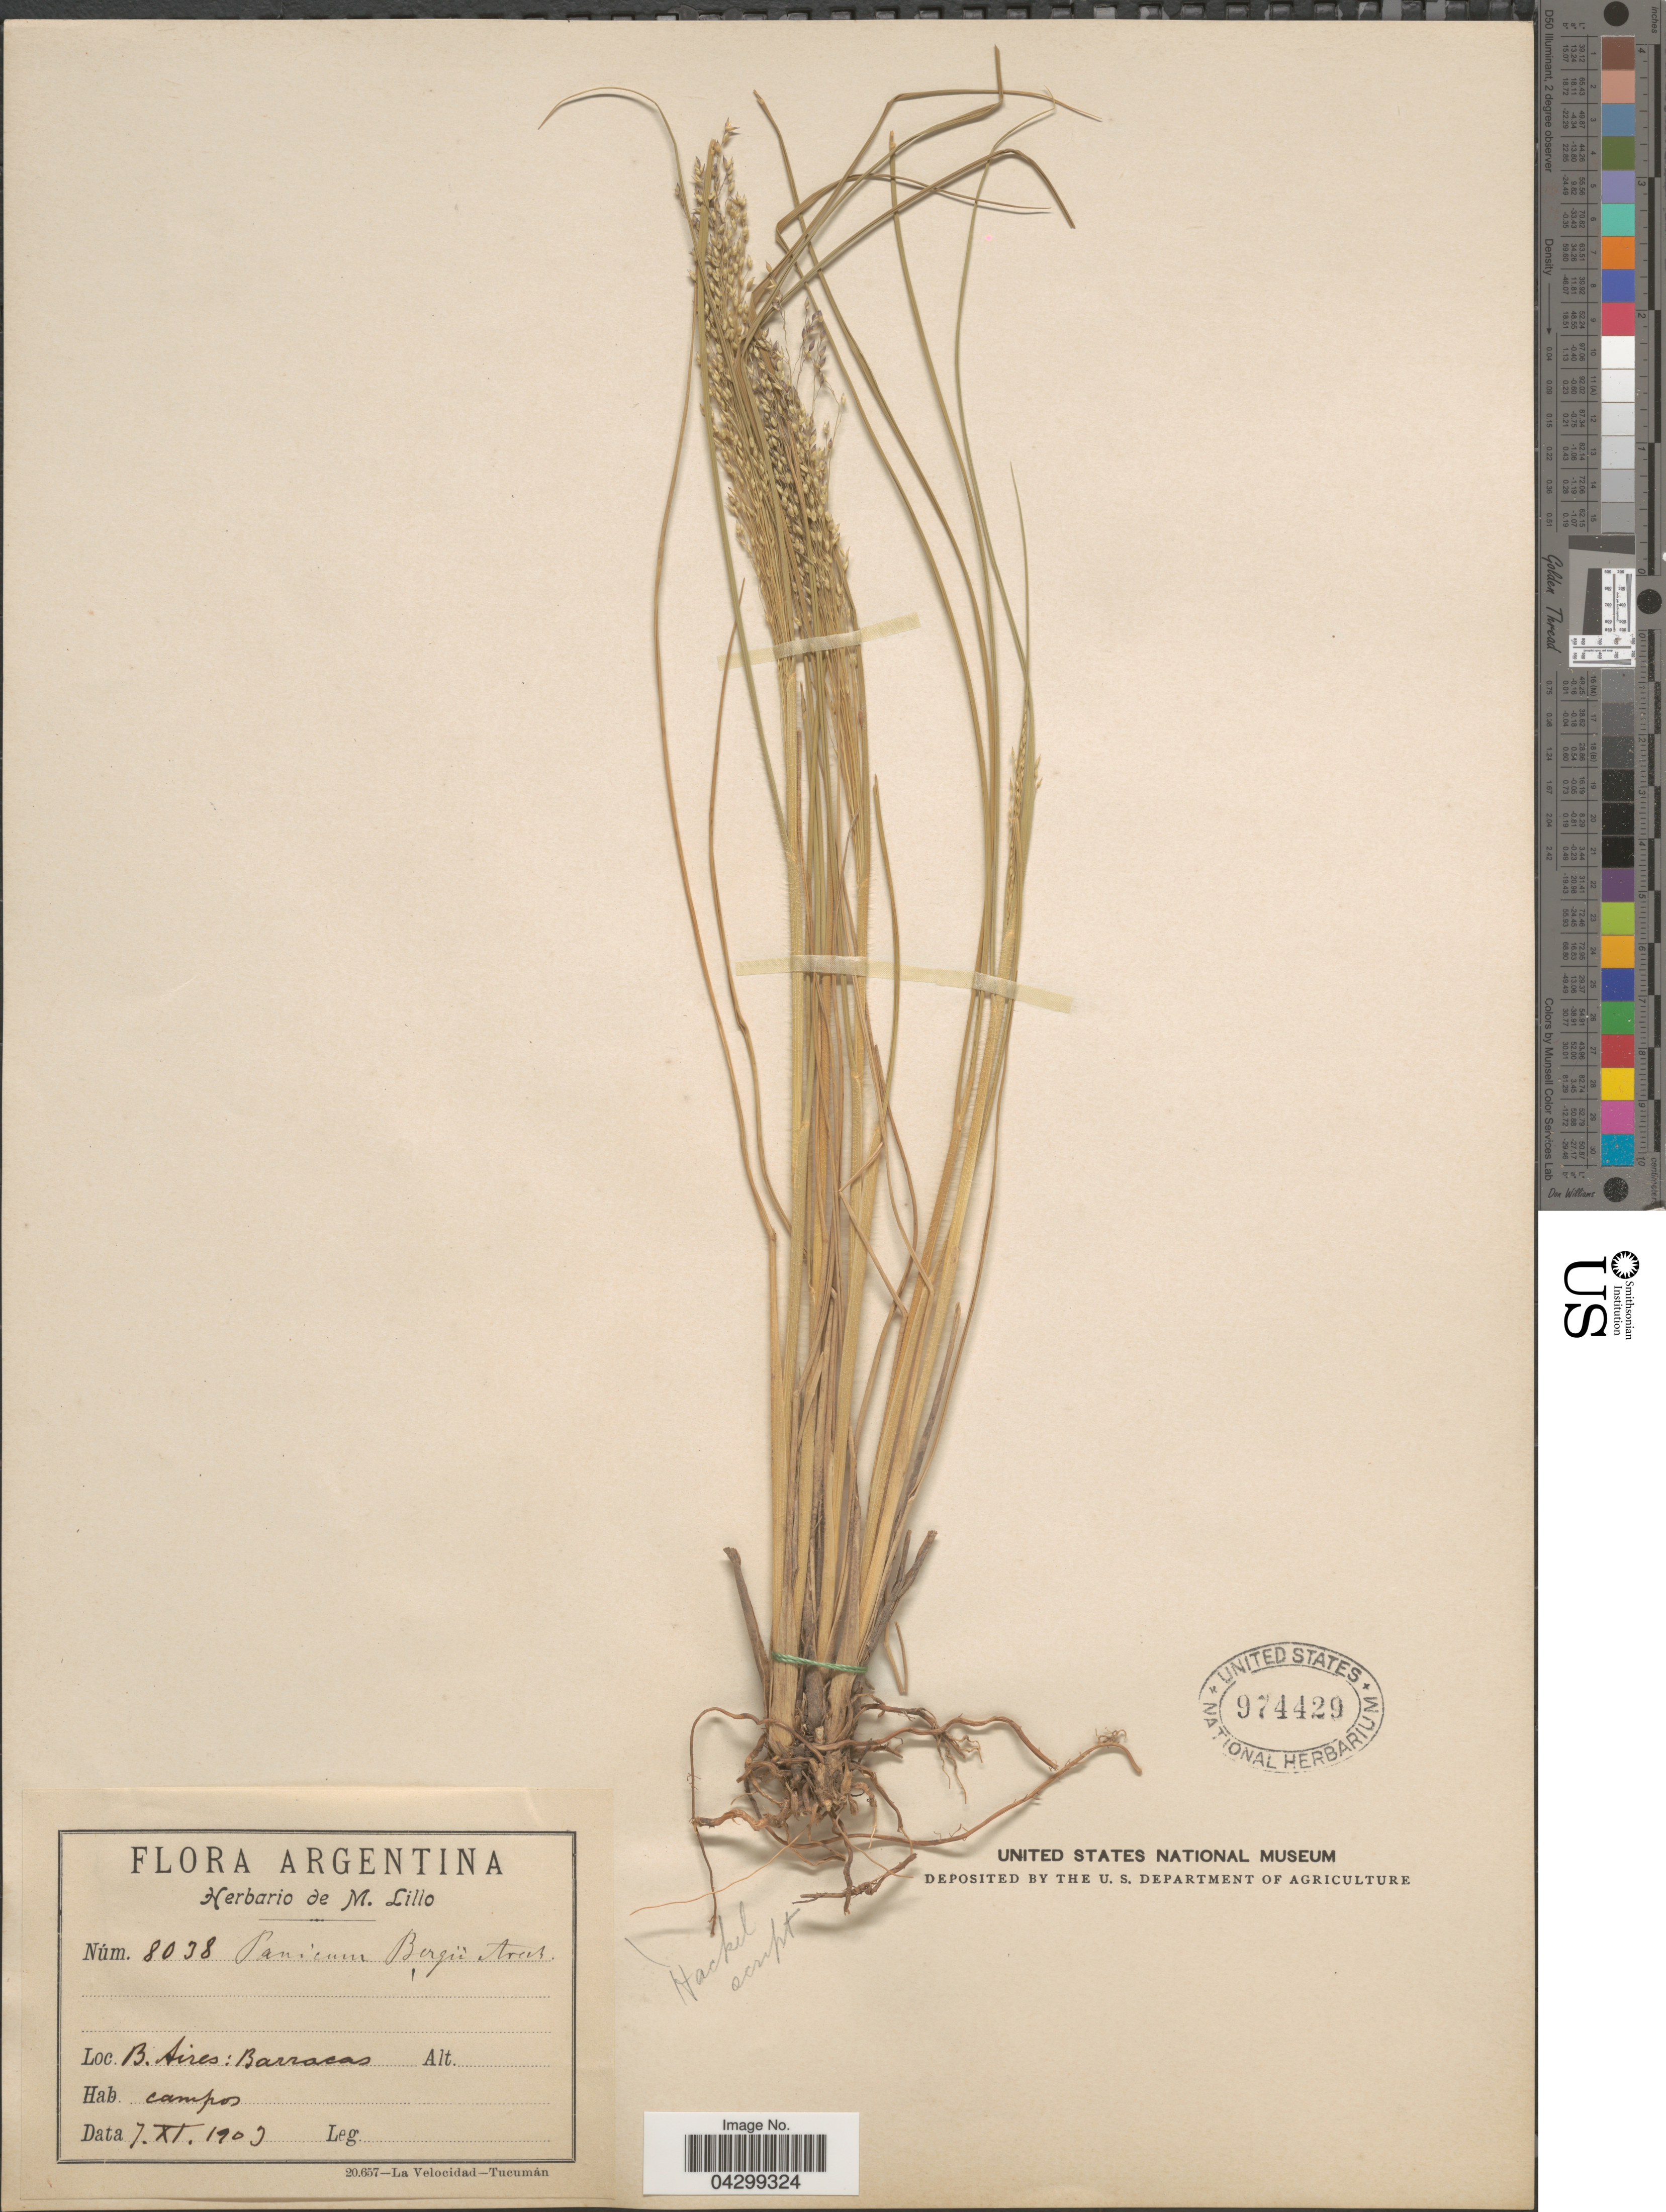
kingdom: Plantae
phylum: Tracheophyta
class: Liliopsida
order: Poales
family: Poaceae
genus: Panicum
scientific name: Panicum bergii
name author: Arechav.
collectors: ex herb. M. Lillo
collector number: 8038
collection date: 1909-11-07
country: Argentina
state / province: Buenos Aires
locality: Barracas. Campos.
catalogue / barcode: US 974429